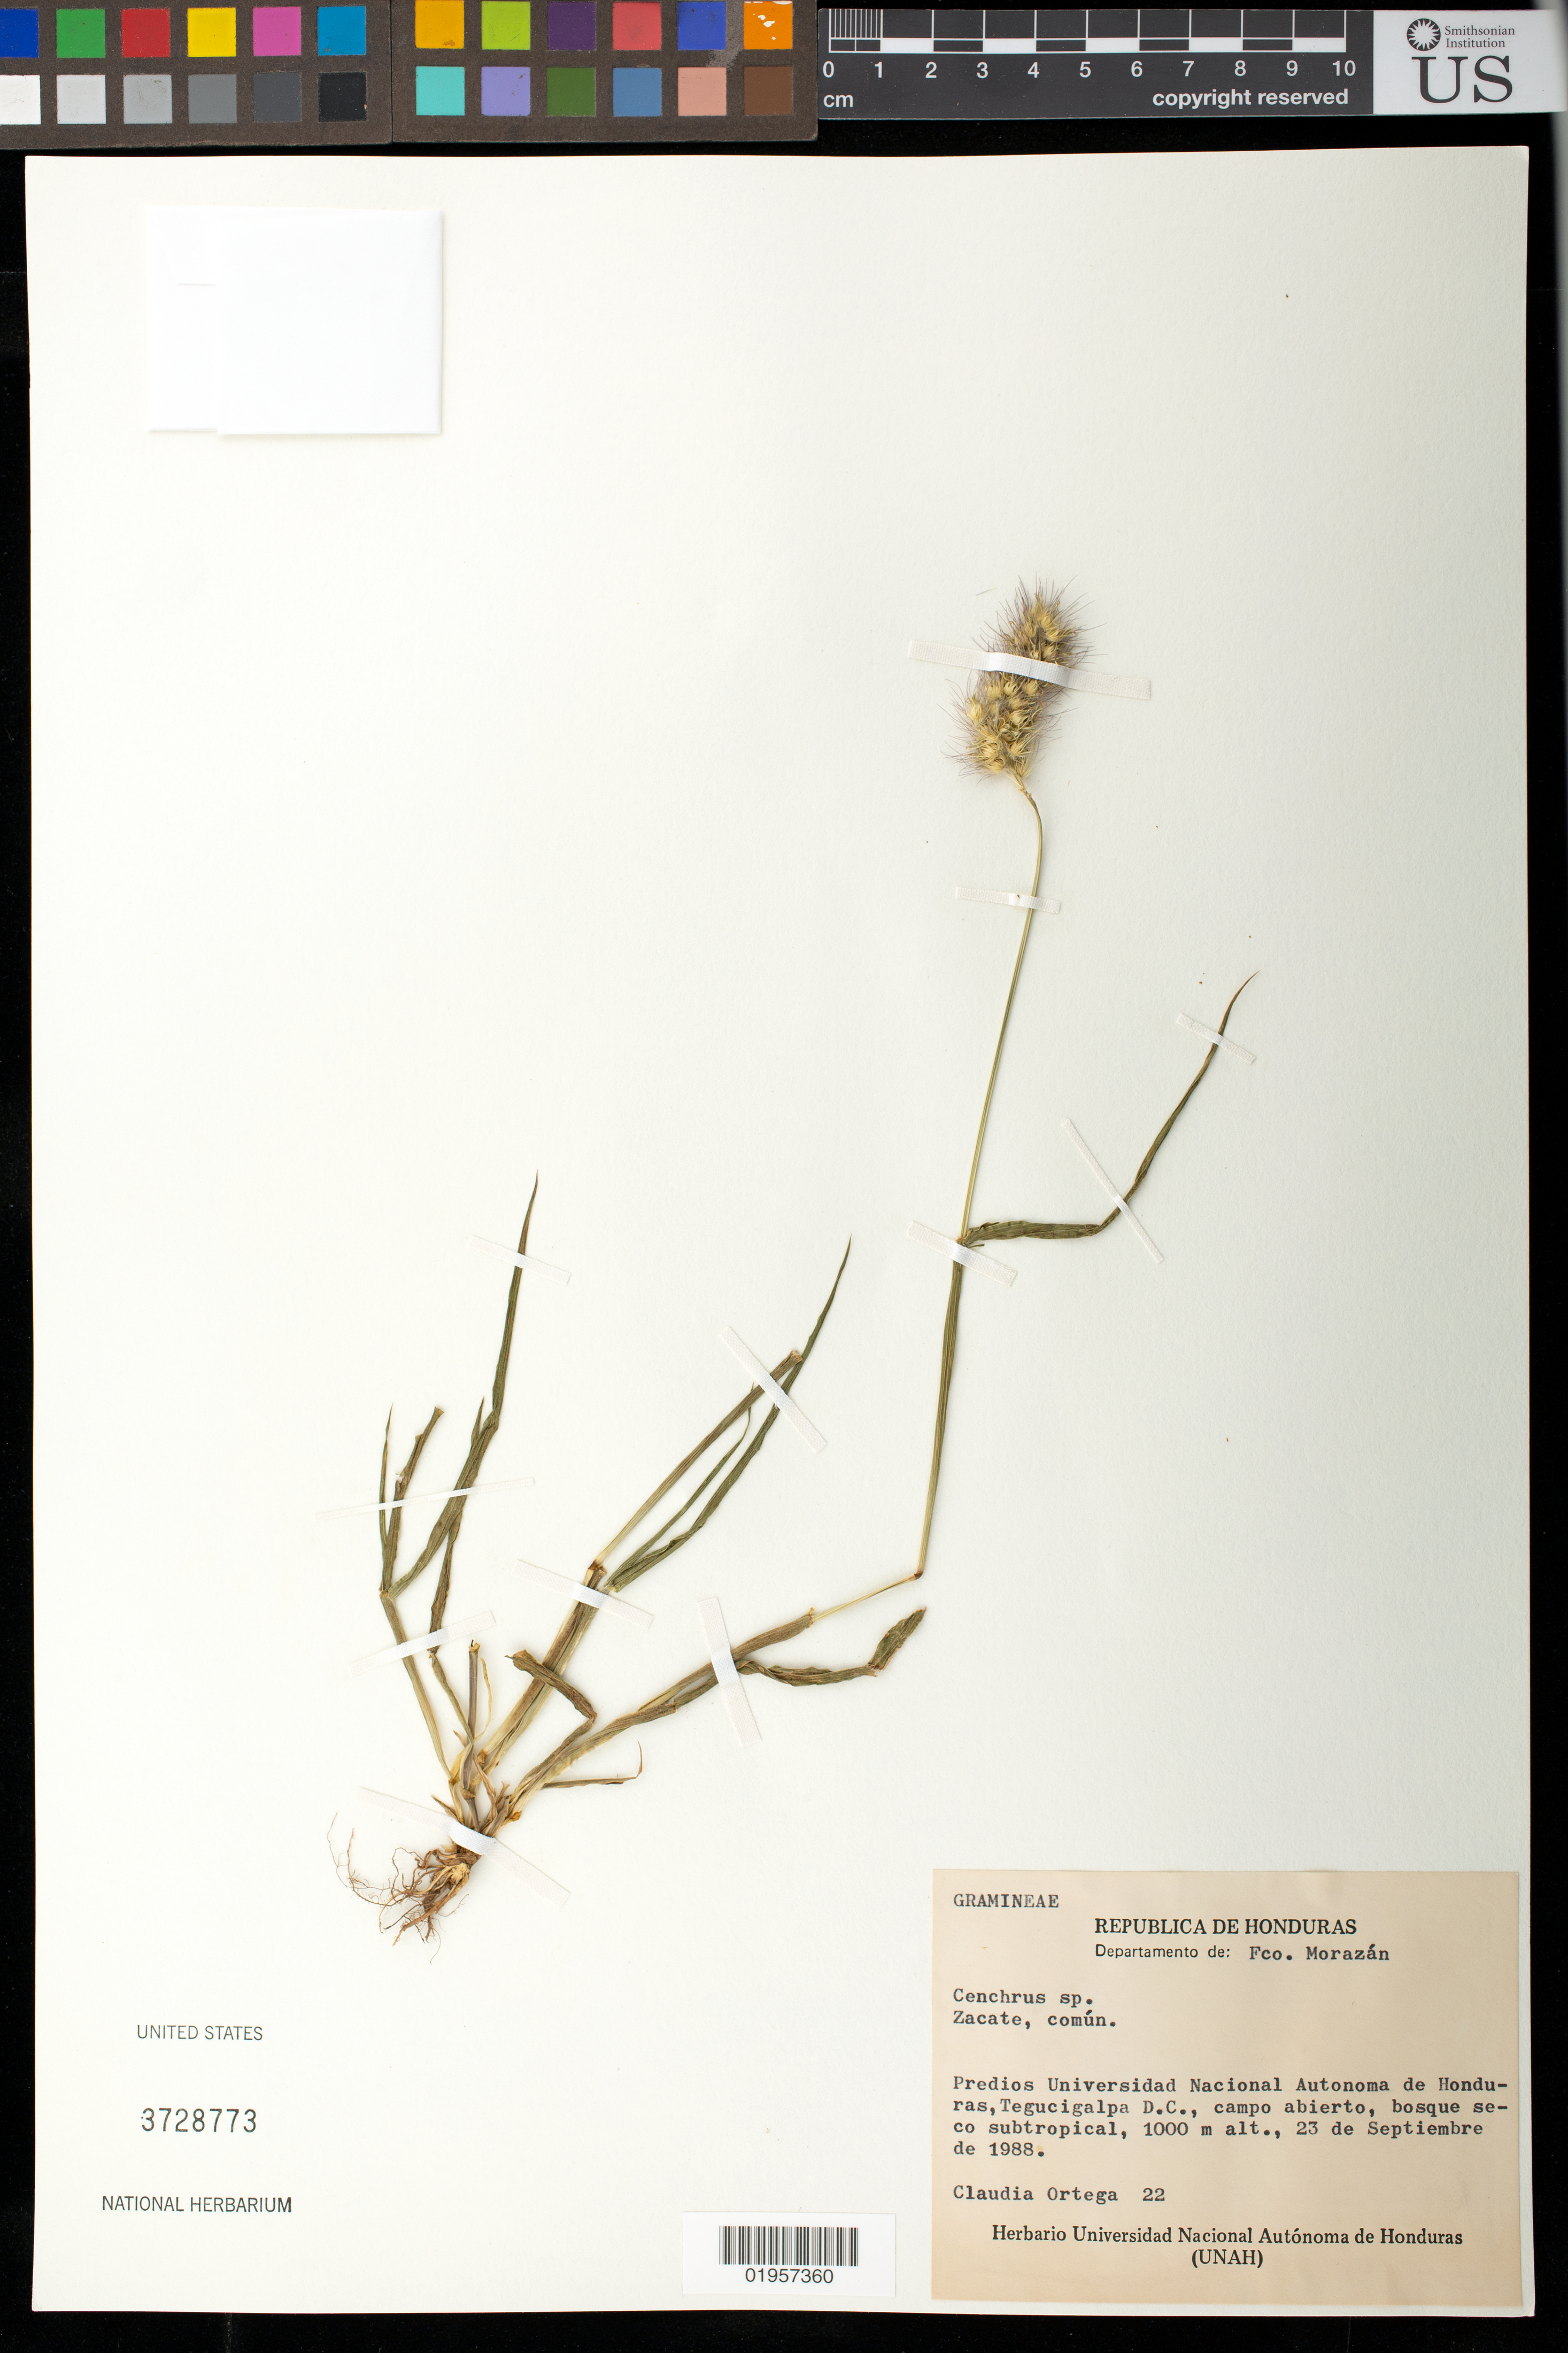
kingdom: Plantae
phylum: Tracheophyta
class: Liliopsida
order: Poales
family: Poaceae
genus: Cenchrus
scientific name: Cenchrus sp.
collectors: C. Ortega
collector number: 22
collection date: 1988-09-23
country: Honduras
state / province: Fco. Morazán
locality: Predious Universidad NAcional Autonoma de Hounduras, Tegucigalpa D.C. campo Abierto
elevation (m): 1000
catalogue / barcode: US 3728773